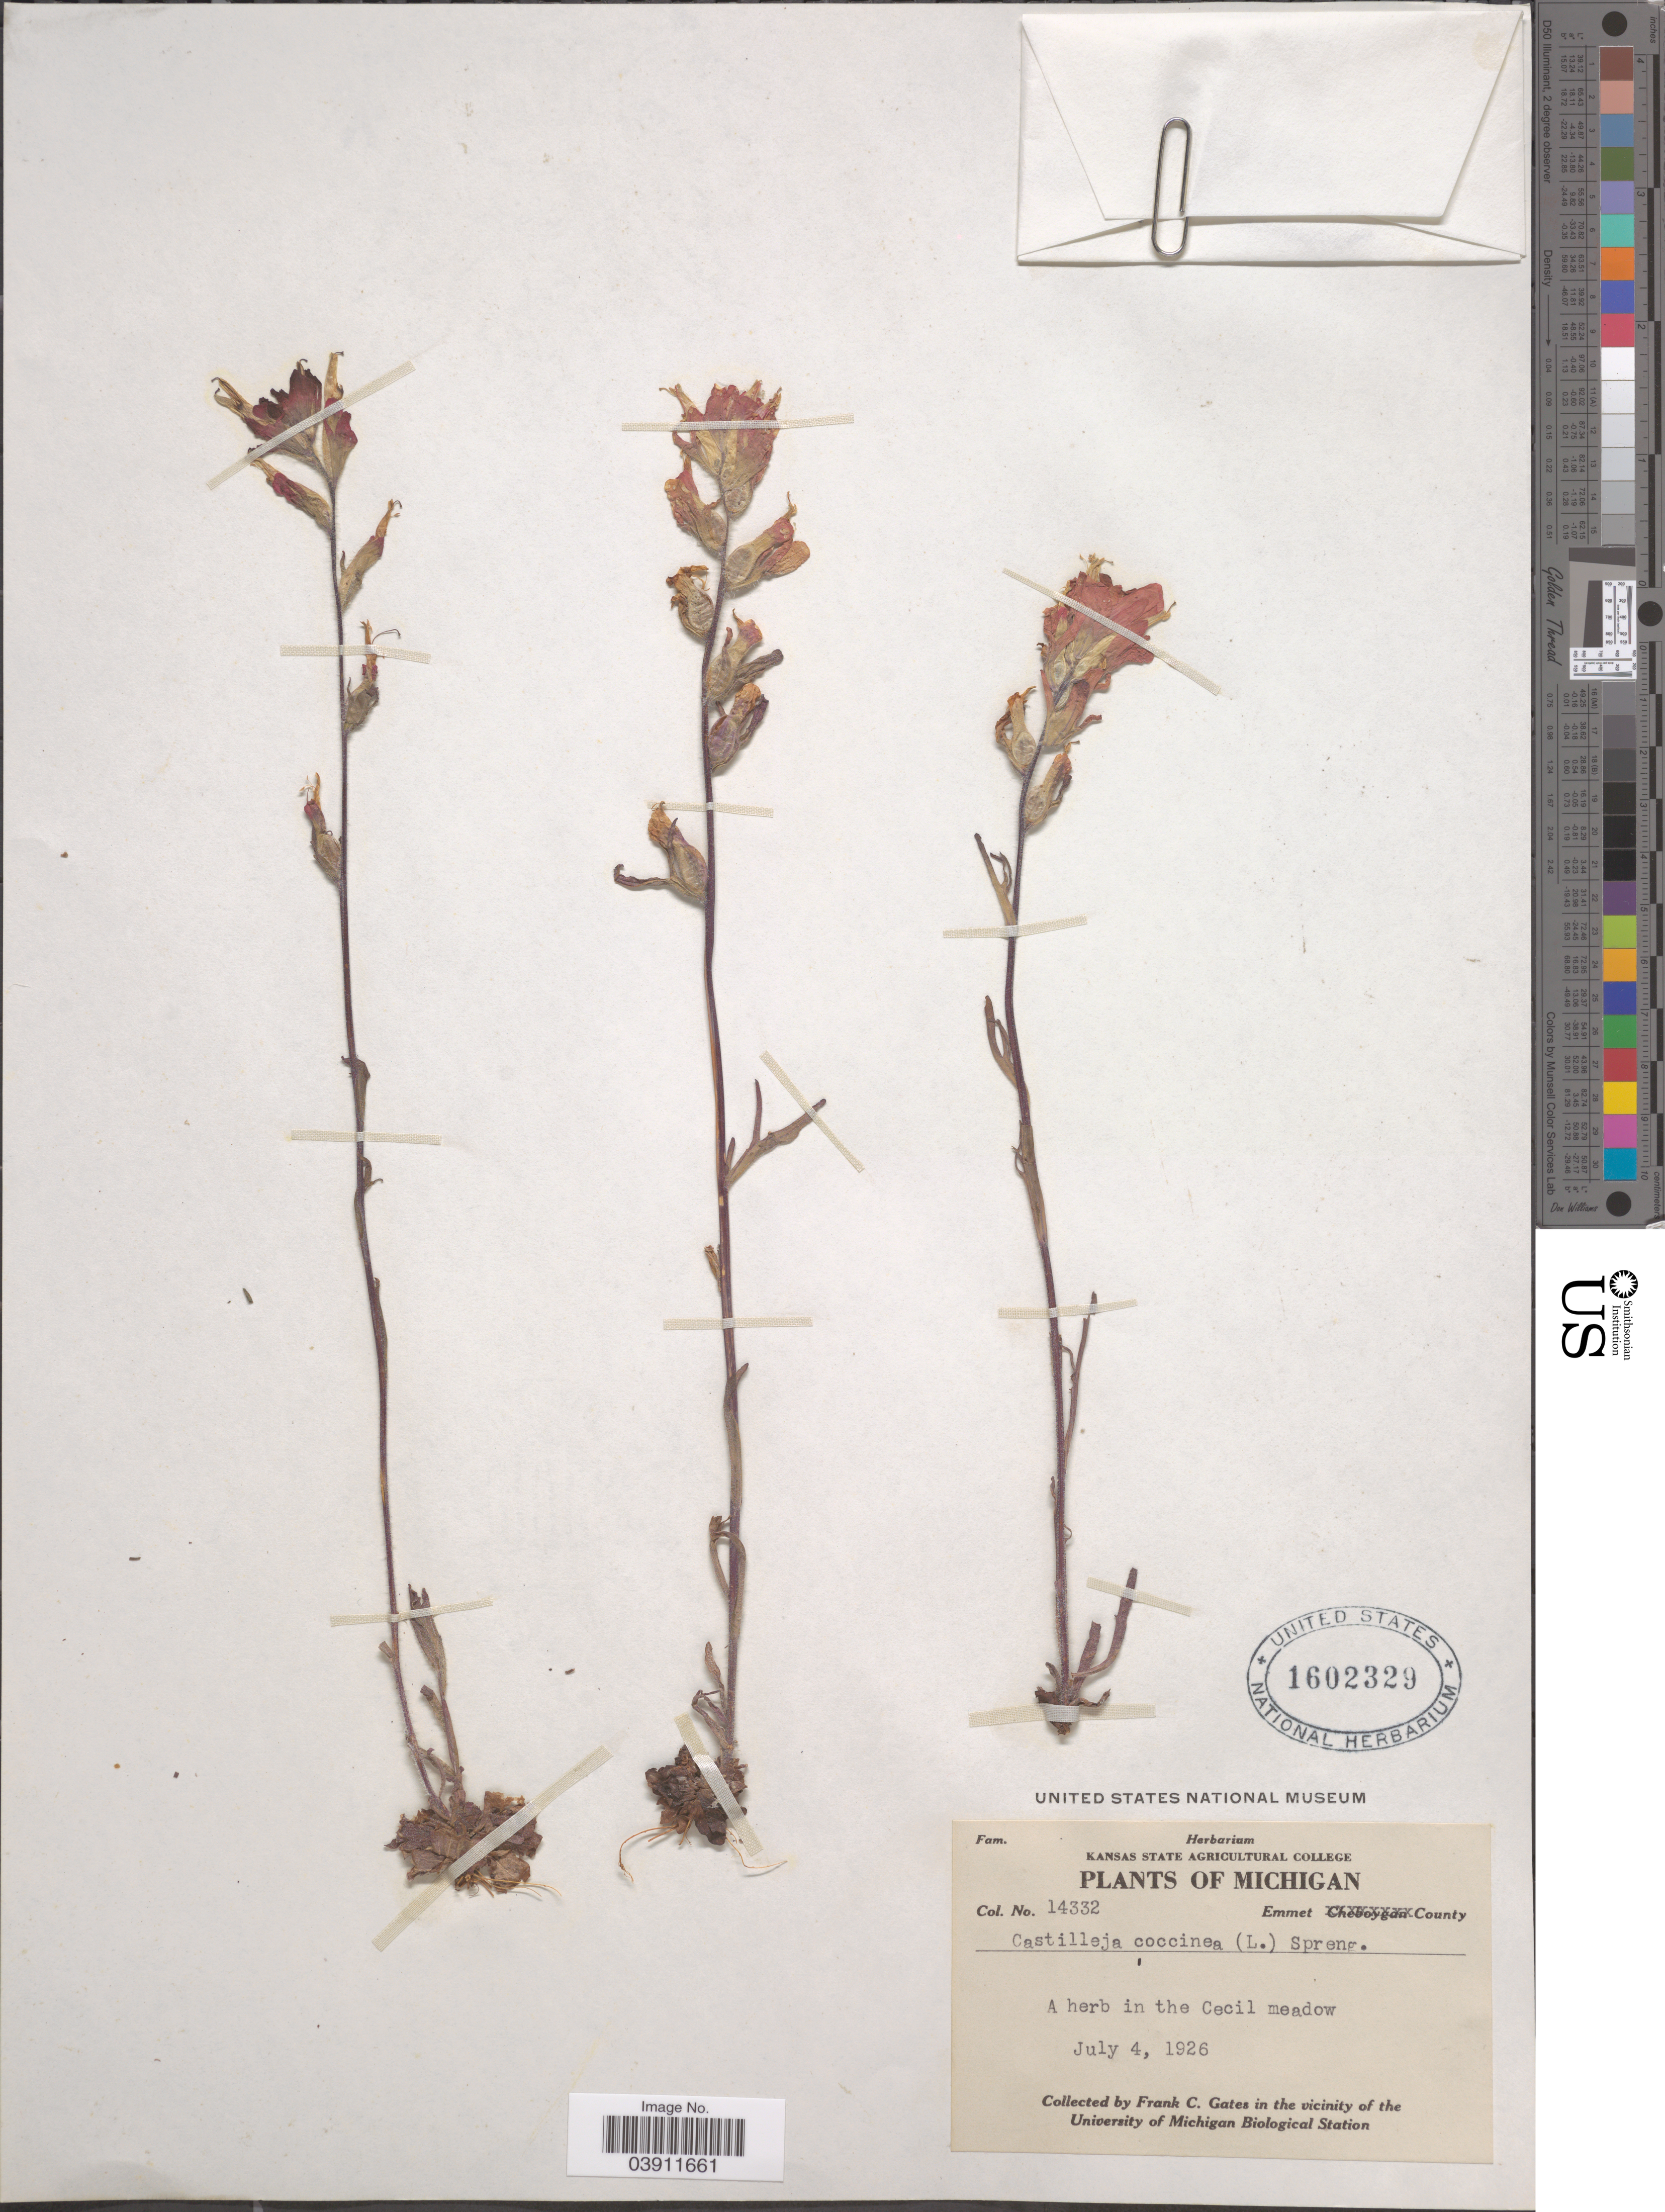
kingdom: Plantae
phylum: Tracheophyta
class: Magnoliopsida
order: Lamiales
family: Orobanchaceae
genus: Castilleja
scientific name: Castilleja coccinea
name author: (L.) Spreng.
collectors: F. C. Gates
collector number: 14332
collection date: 1926-07-04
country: United States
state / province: Michigan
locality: Emmet County. The Cecil meadow. In the vicinity of the University of Michigan Biological Station. [unsure placement]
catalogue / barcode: US 1602329